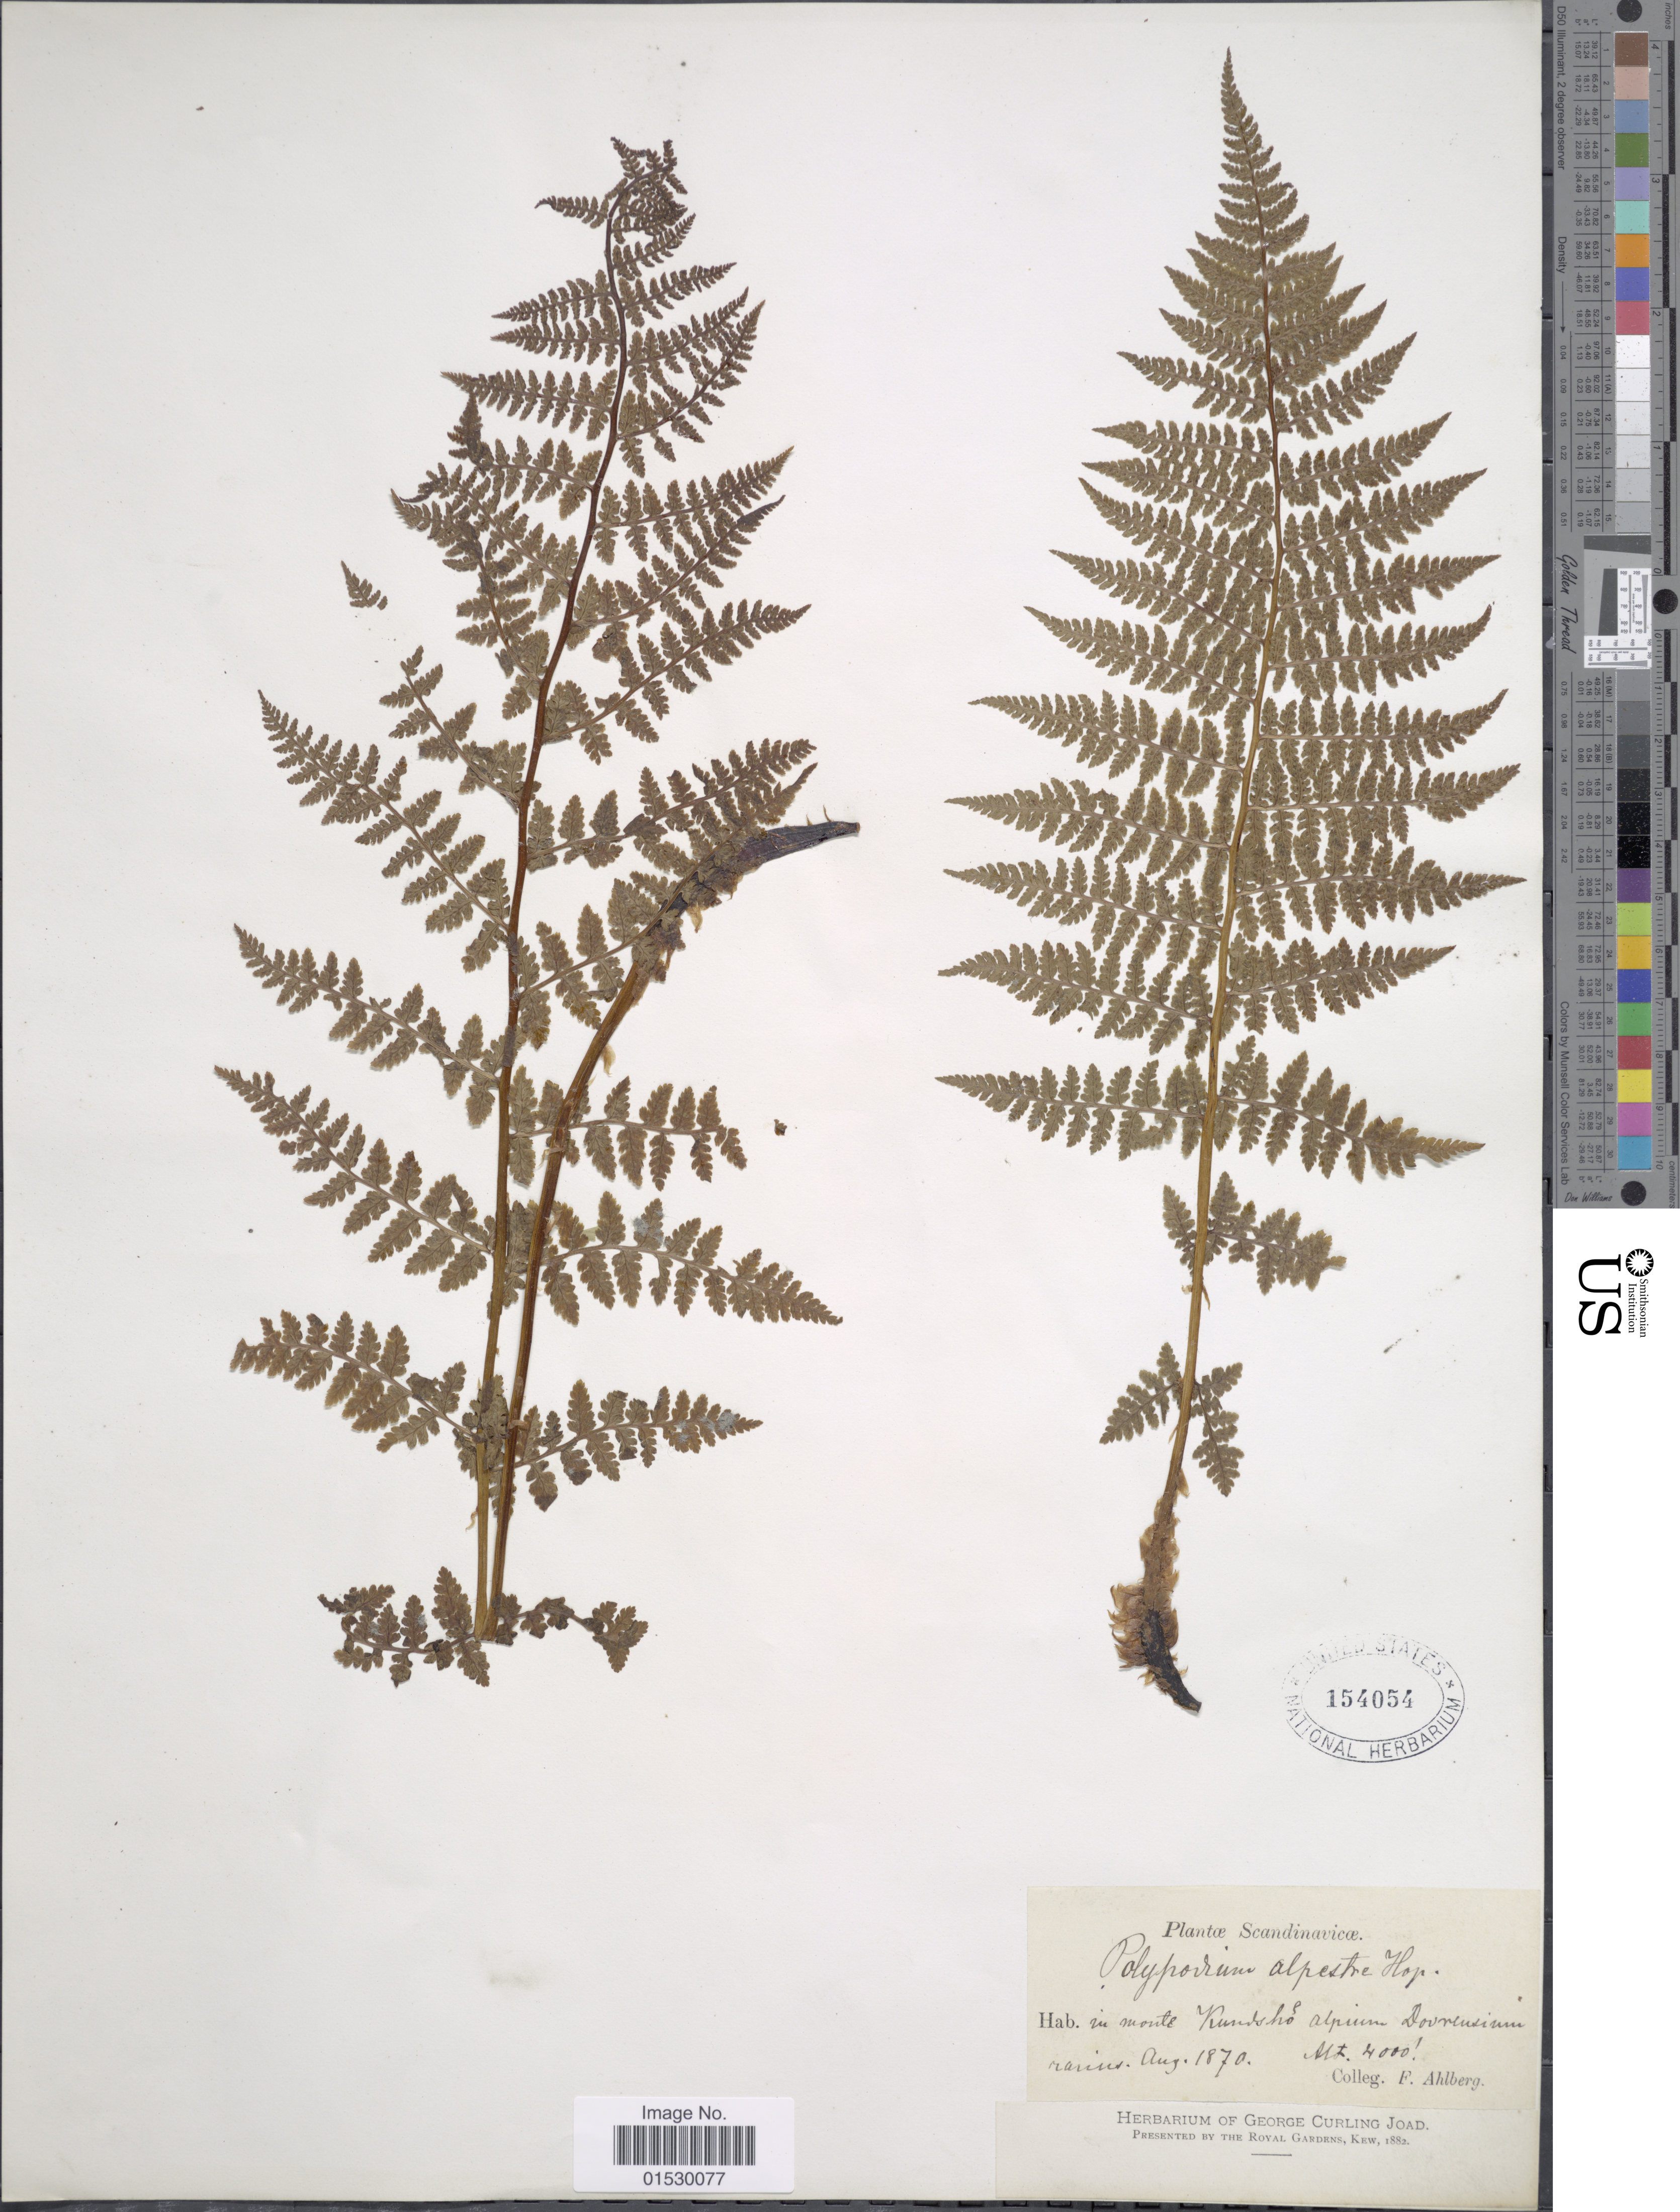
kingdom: Plantae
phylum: Tracheophyta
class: Polypodiopsida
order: Polypodiales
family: Athyriaceae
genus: Athyrium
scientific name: Athyrium alpestre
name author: (Hoppe) Rylands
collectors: F. Ahlberg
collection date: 1870-08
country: Norway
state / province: Oppland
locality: Scandinavicae, in monte Knudsho alpium Dovrensium.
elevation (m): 1219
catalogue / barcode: US 154054